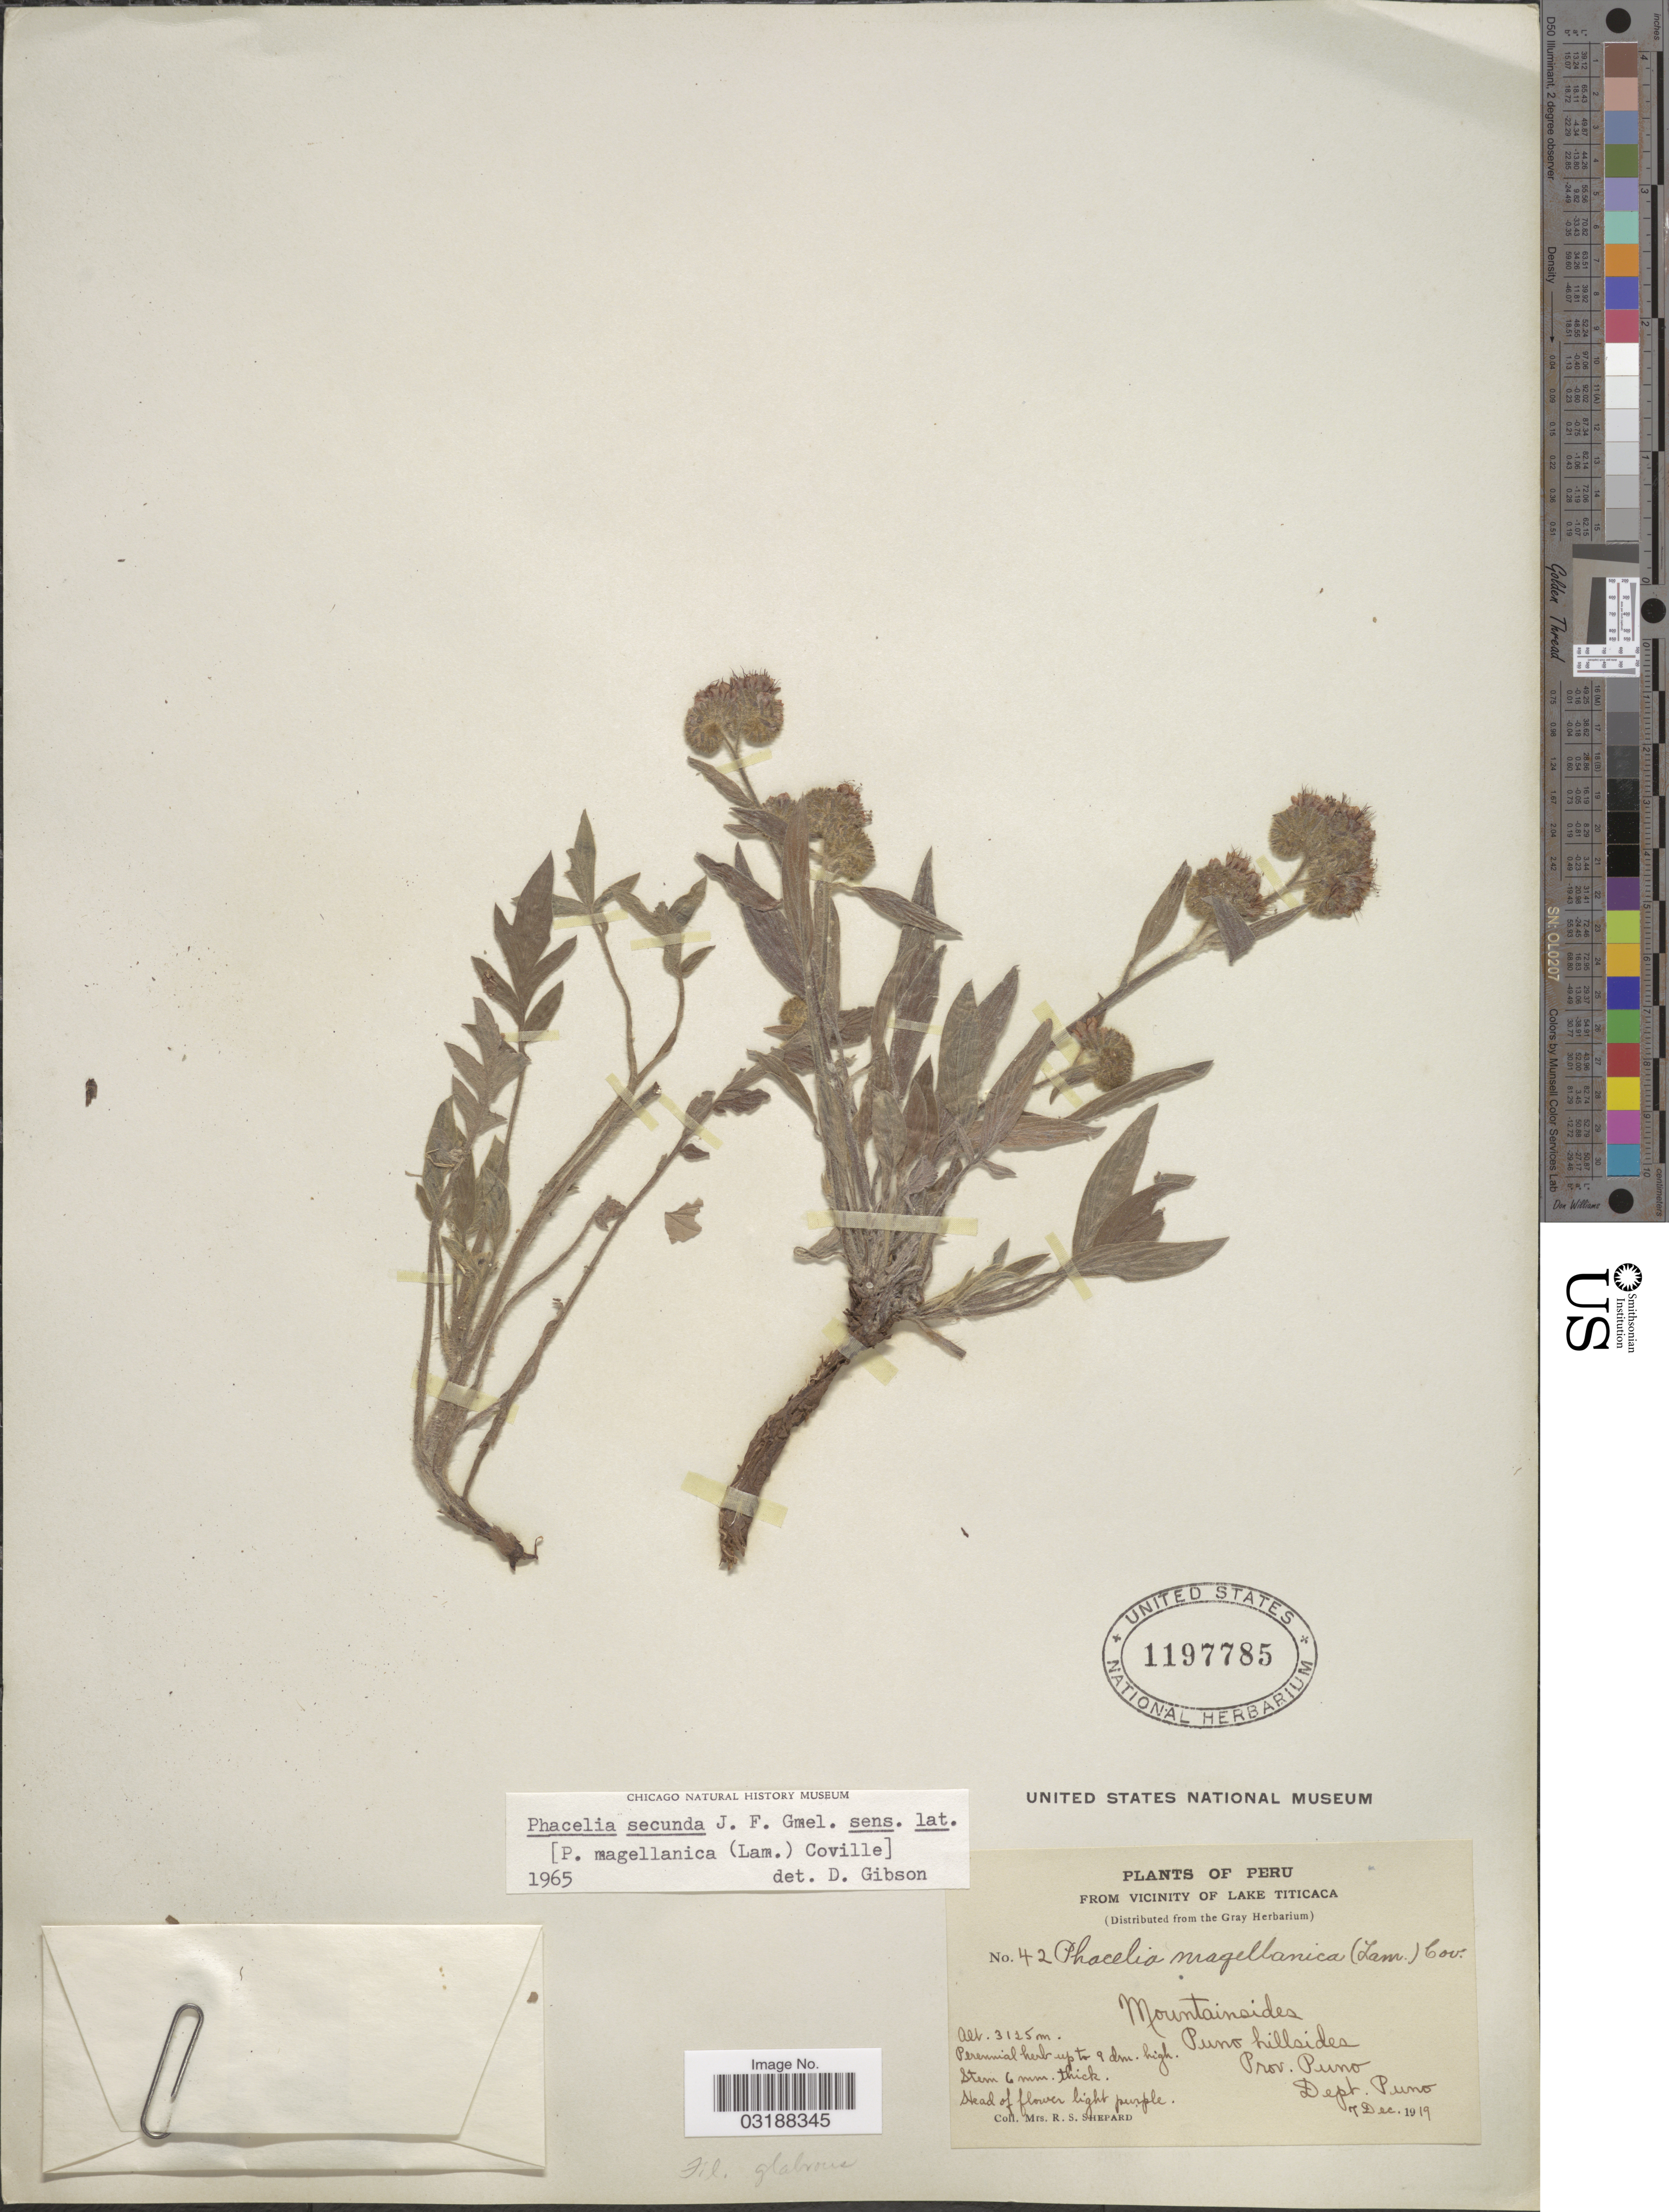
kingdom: Plantae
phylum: Tracheophyta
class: Magnoliopsida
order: Boraginales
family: Hydrophyllaceae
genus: Phacelia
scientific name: Phacelia secunda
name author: J.F. Gmel.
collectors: R. Shepard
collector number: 42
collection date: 1919-12-07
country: Peru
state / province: Puno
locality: From Vicinity of Lake Titicaca. Mountainsides. Puno hillsides. Prov. Puno. Dept. Puno.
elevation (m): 3125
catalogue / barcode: US 1197785